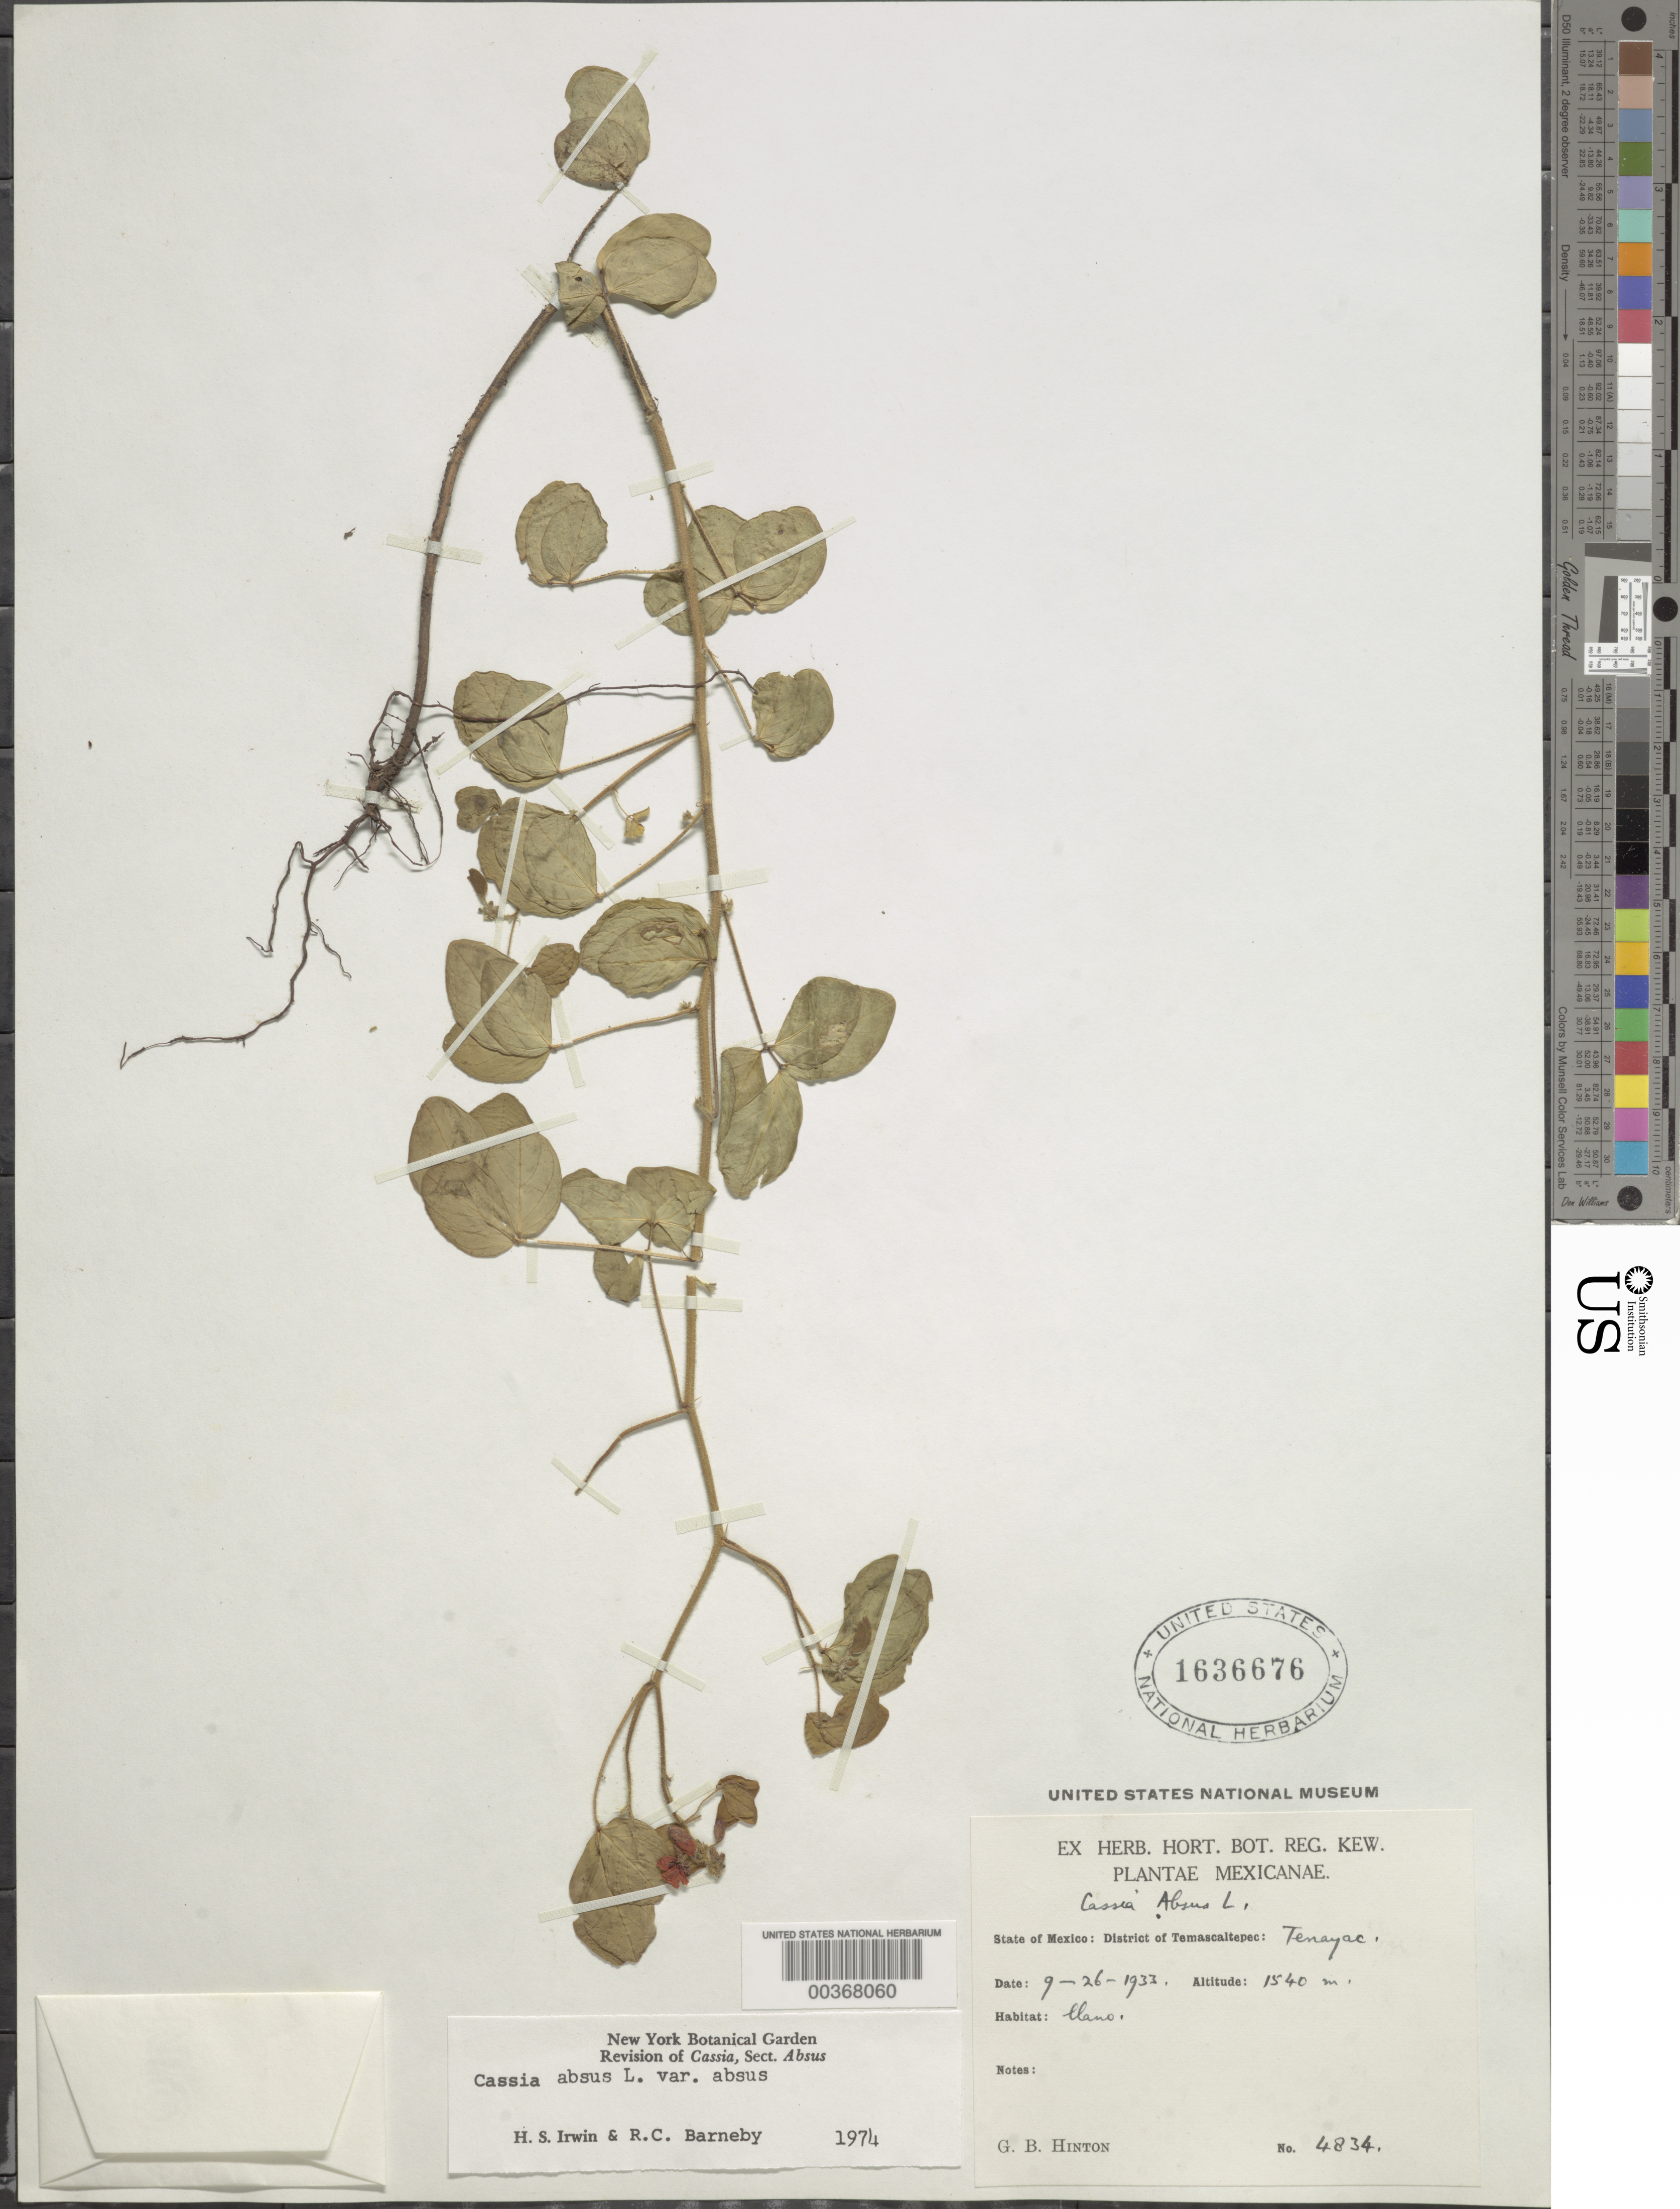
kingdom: Plantae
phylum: Tracheophyta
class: Magnoliopsida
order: Fabales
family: Fabaceae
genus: Chamaecrista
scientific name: Chamaecrista absus var. absus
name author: (L.) H.S. Irwin & Barneby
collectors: G. B. Hinton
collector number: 4834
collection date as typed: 26 Sep 1933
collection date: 1933-09-26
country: Mexico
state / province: México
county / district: Temascaltepec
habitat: Llano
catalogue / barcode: US 1636676